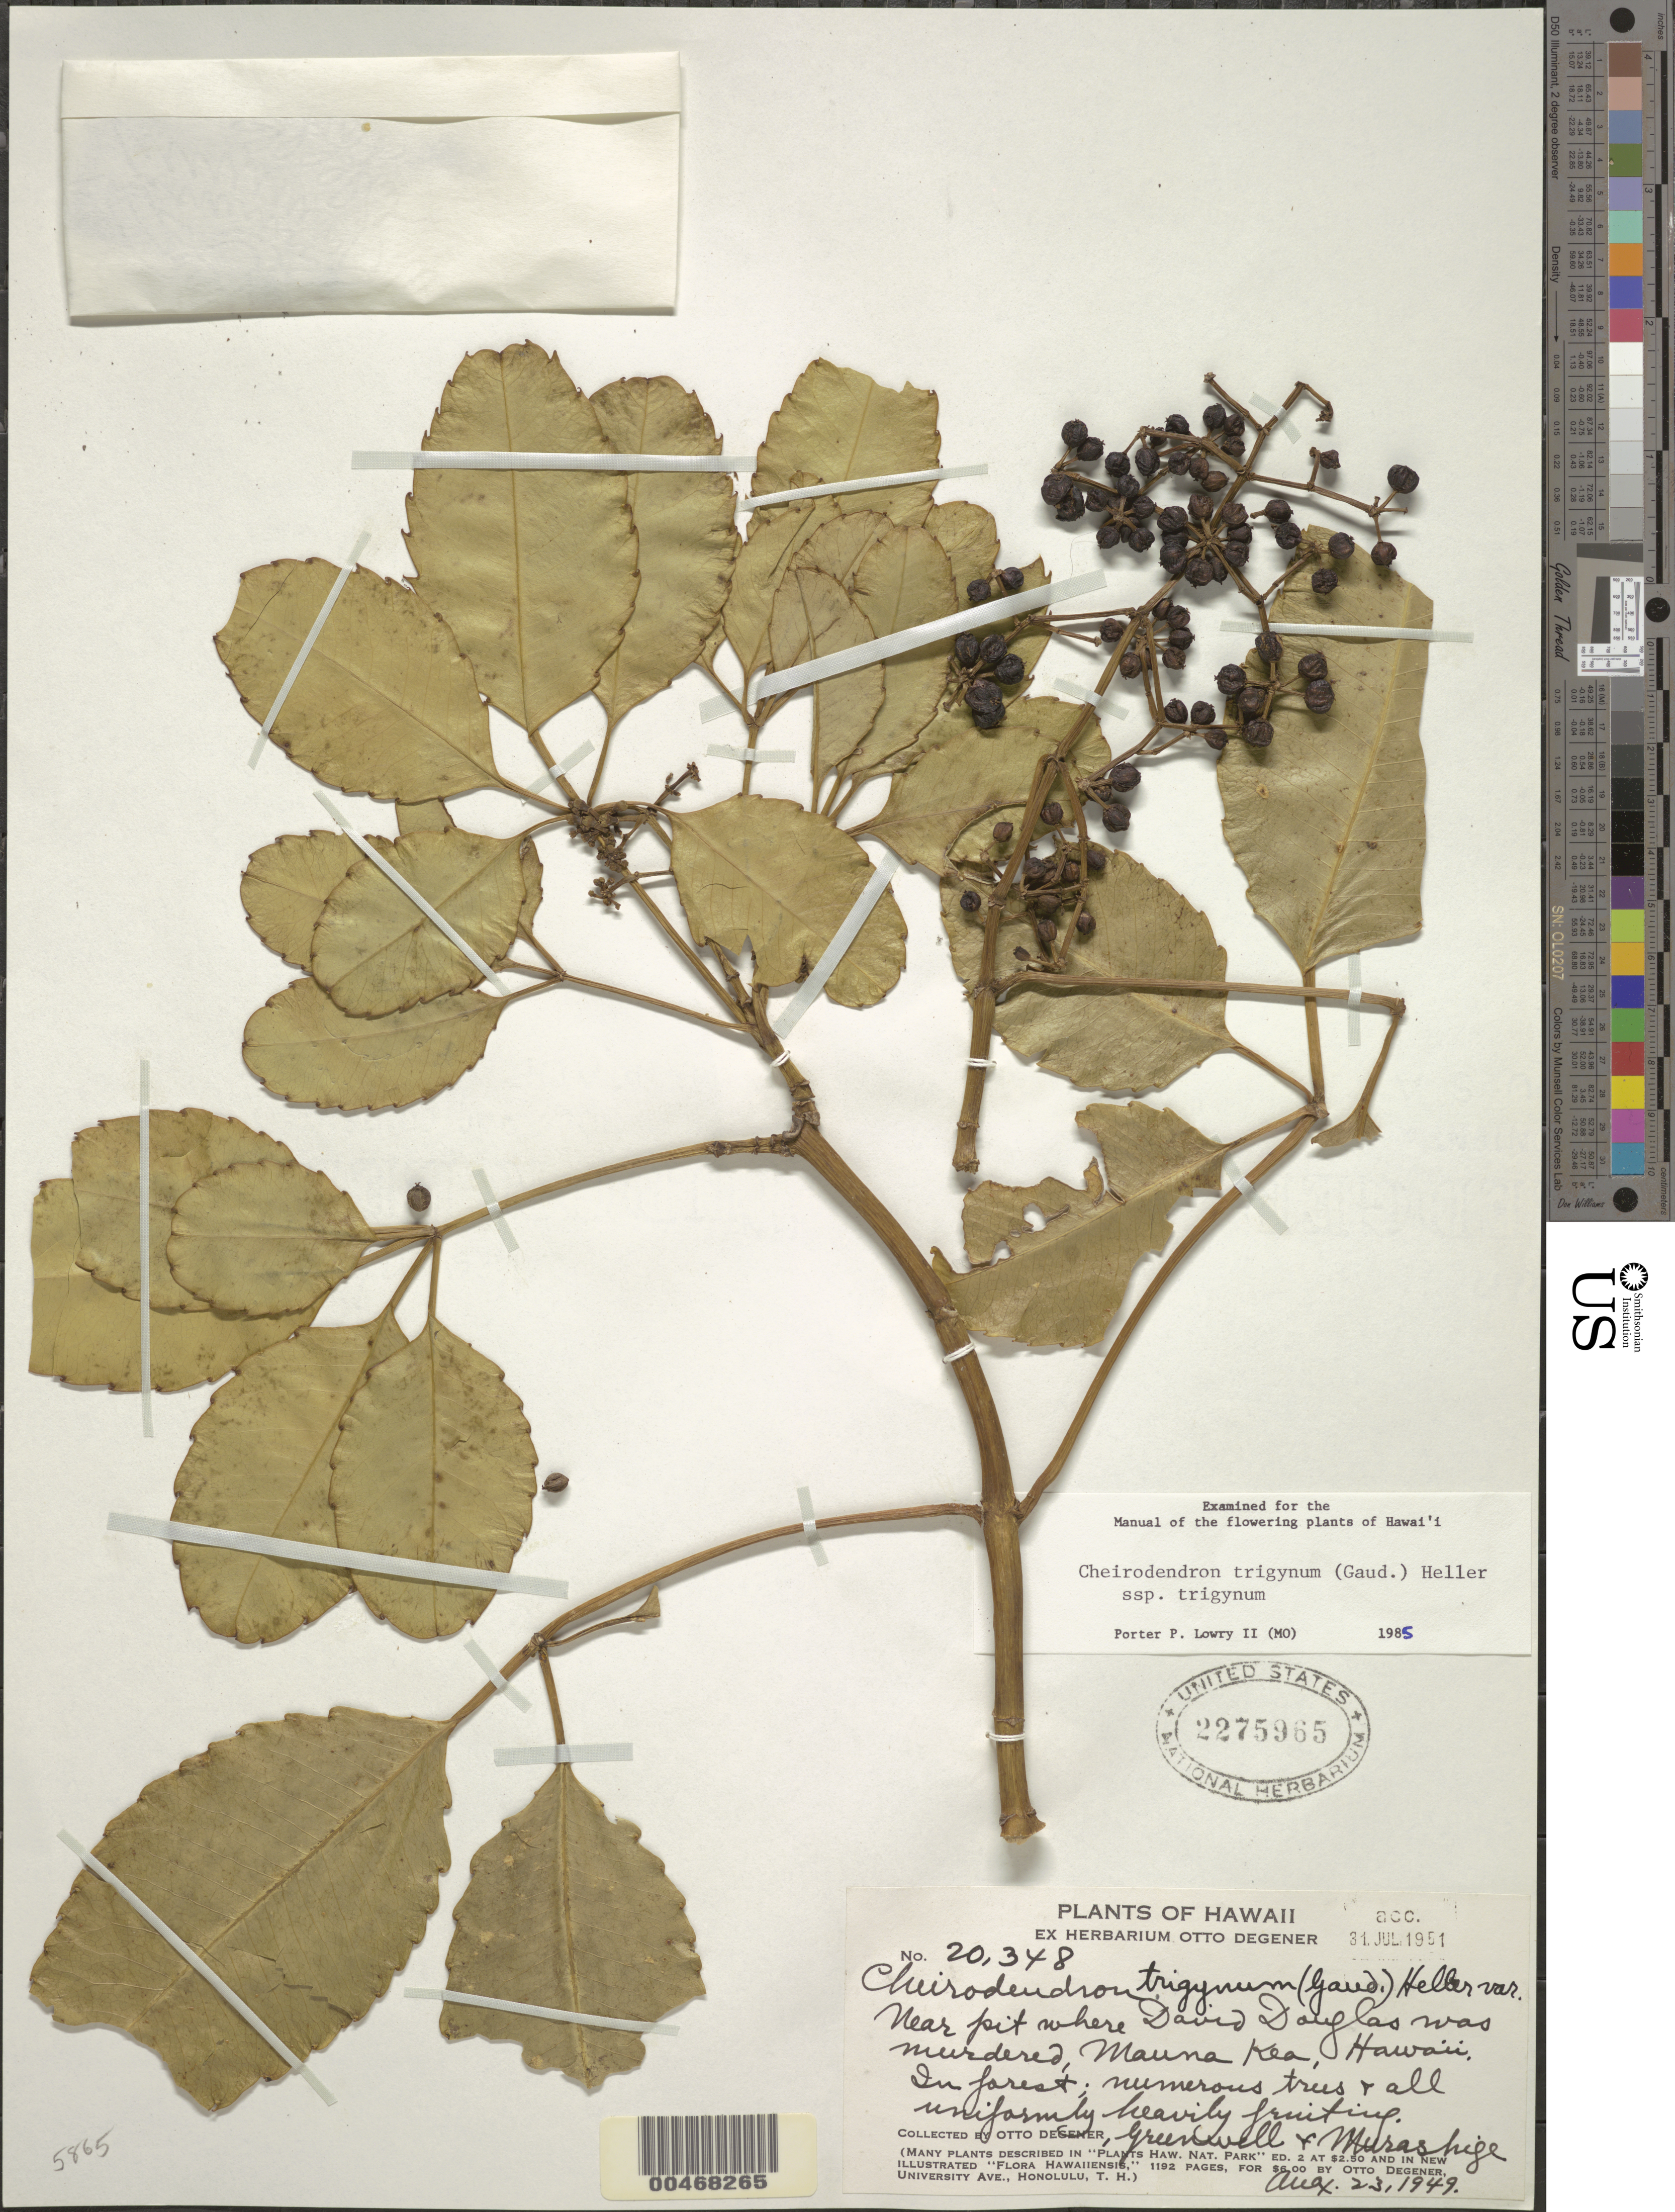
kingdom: Plantae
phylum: Tracheophyta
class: Magnoliopsida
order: Apiales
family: Araliaceae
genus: Cheirodendron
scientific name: Cheirodendron trigynum subsp. trigynum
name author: (Gaudich.) A. Heller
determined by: Lowry, P. P., (MO), Missouri Botanical Garden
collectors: O. Degener, -. Greenwell & T. Murashige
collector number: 20348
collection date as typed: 23 Aug 1949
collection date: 1949-08-23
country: United States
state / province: Hawaii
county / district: Hawaii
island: Hawaii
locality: Mauna Kea, near pit where David Douglas was murdered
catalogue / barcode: US 2275965